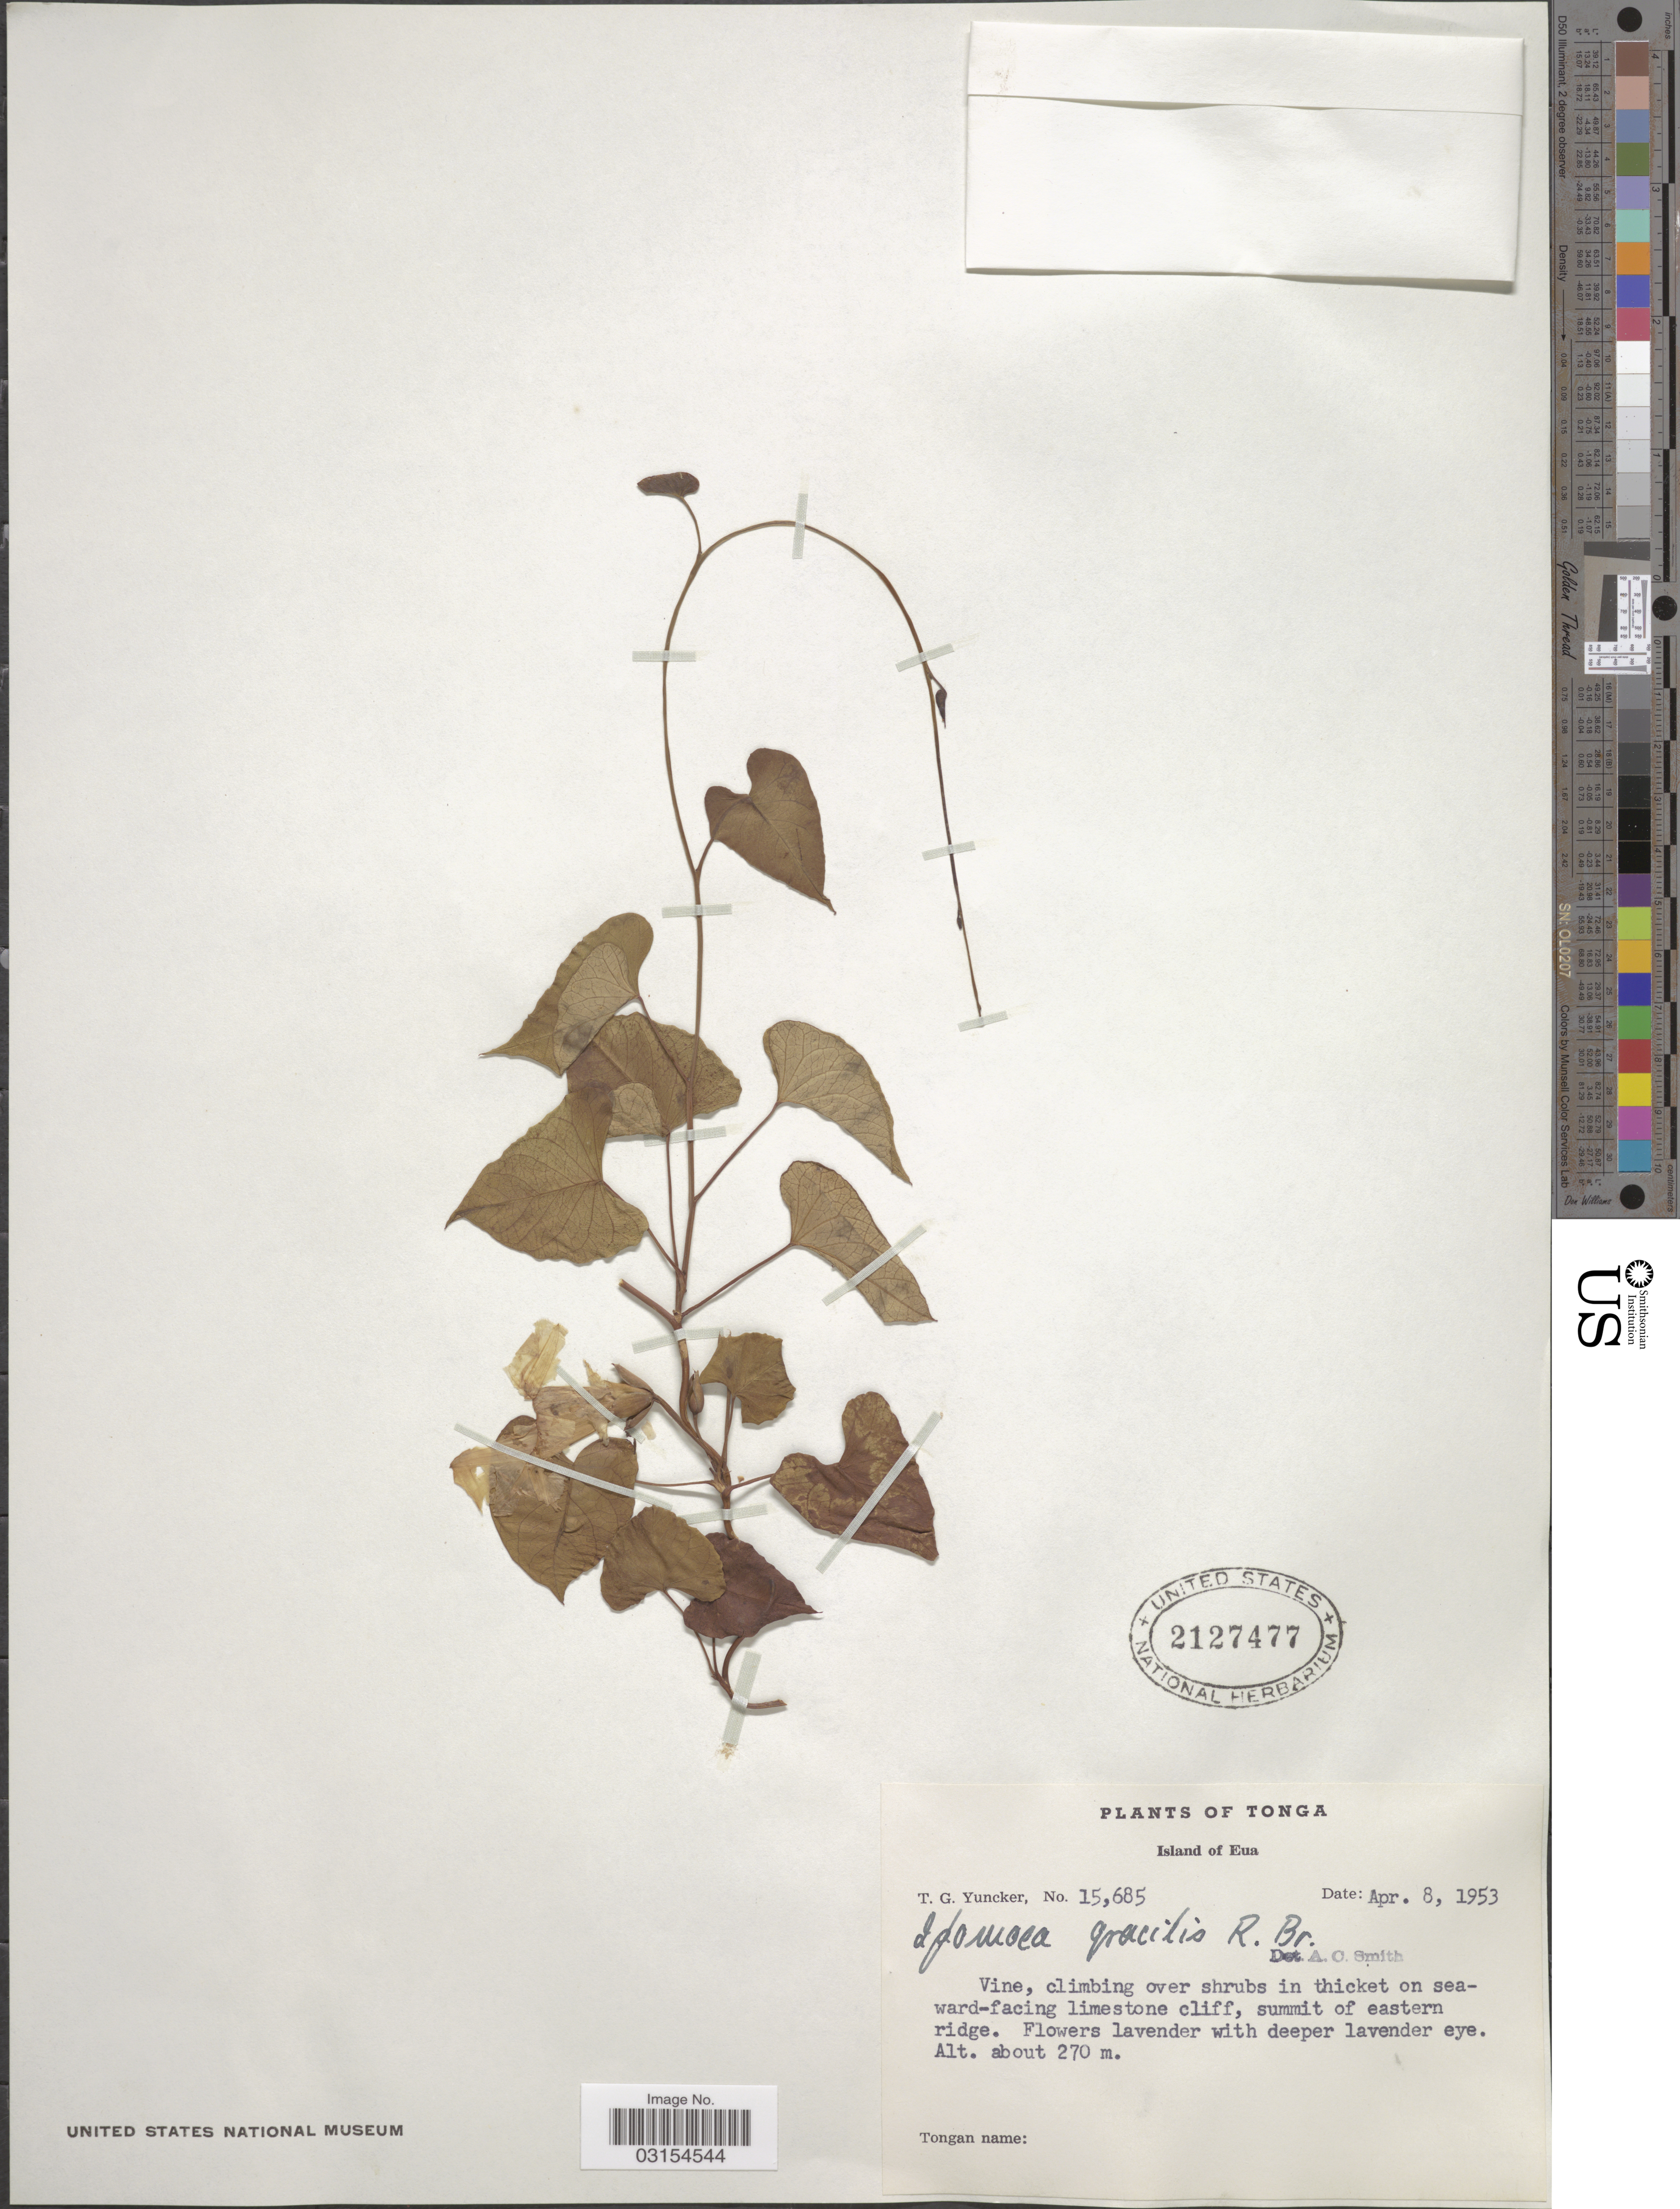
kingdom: Plantae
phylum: Tracheophyta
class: Magnoliopsida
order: Solanales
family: Convolvulaceae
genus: Ipomoea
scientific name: Ipomoea littoralis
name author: Blume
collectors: T. G. Yuncker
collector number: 15685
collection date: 1953-04-08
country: Tonga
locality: Island of Eua. Summit of eastern ridge.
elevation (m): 270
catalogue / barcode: US 2127477